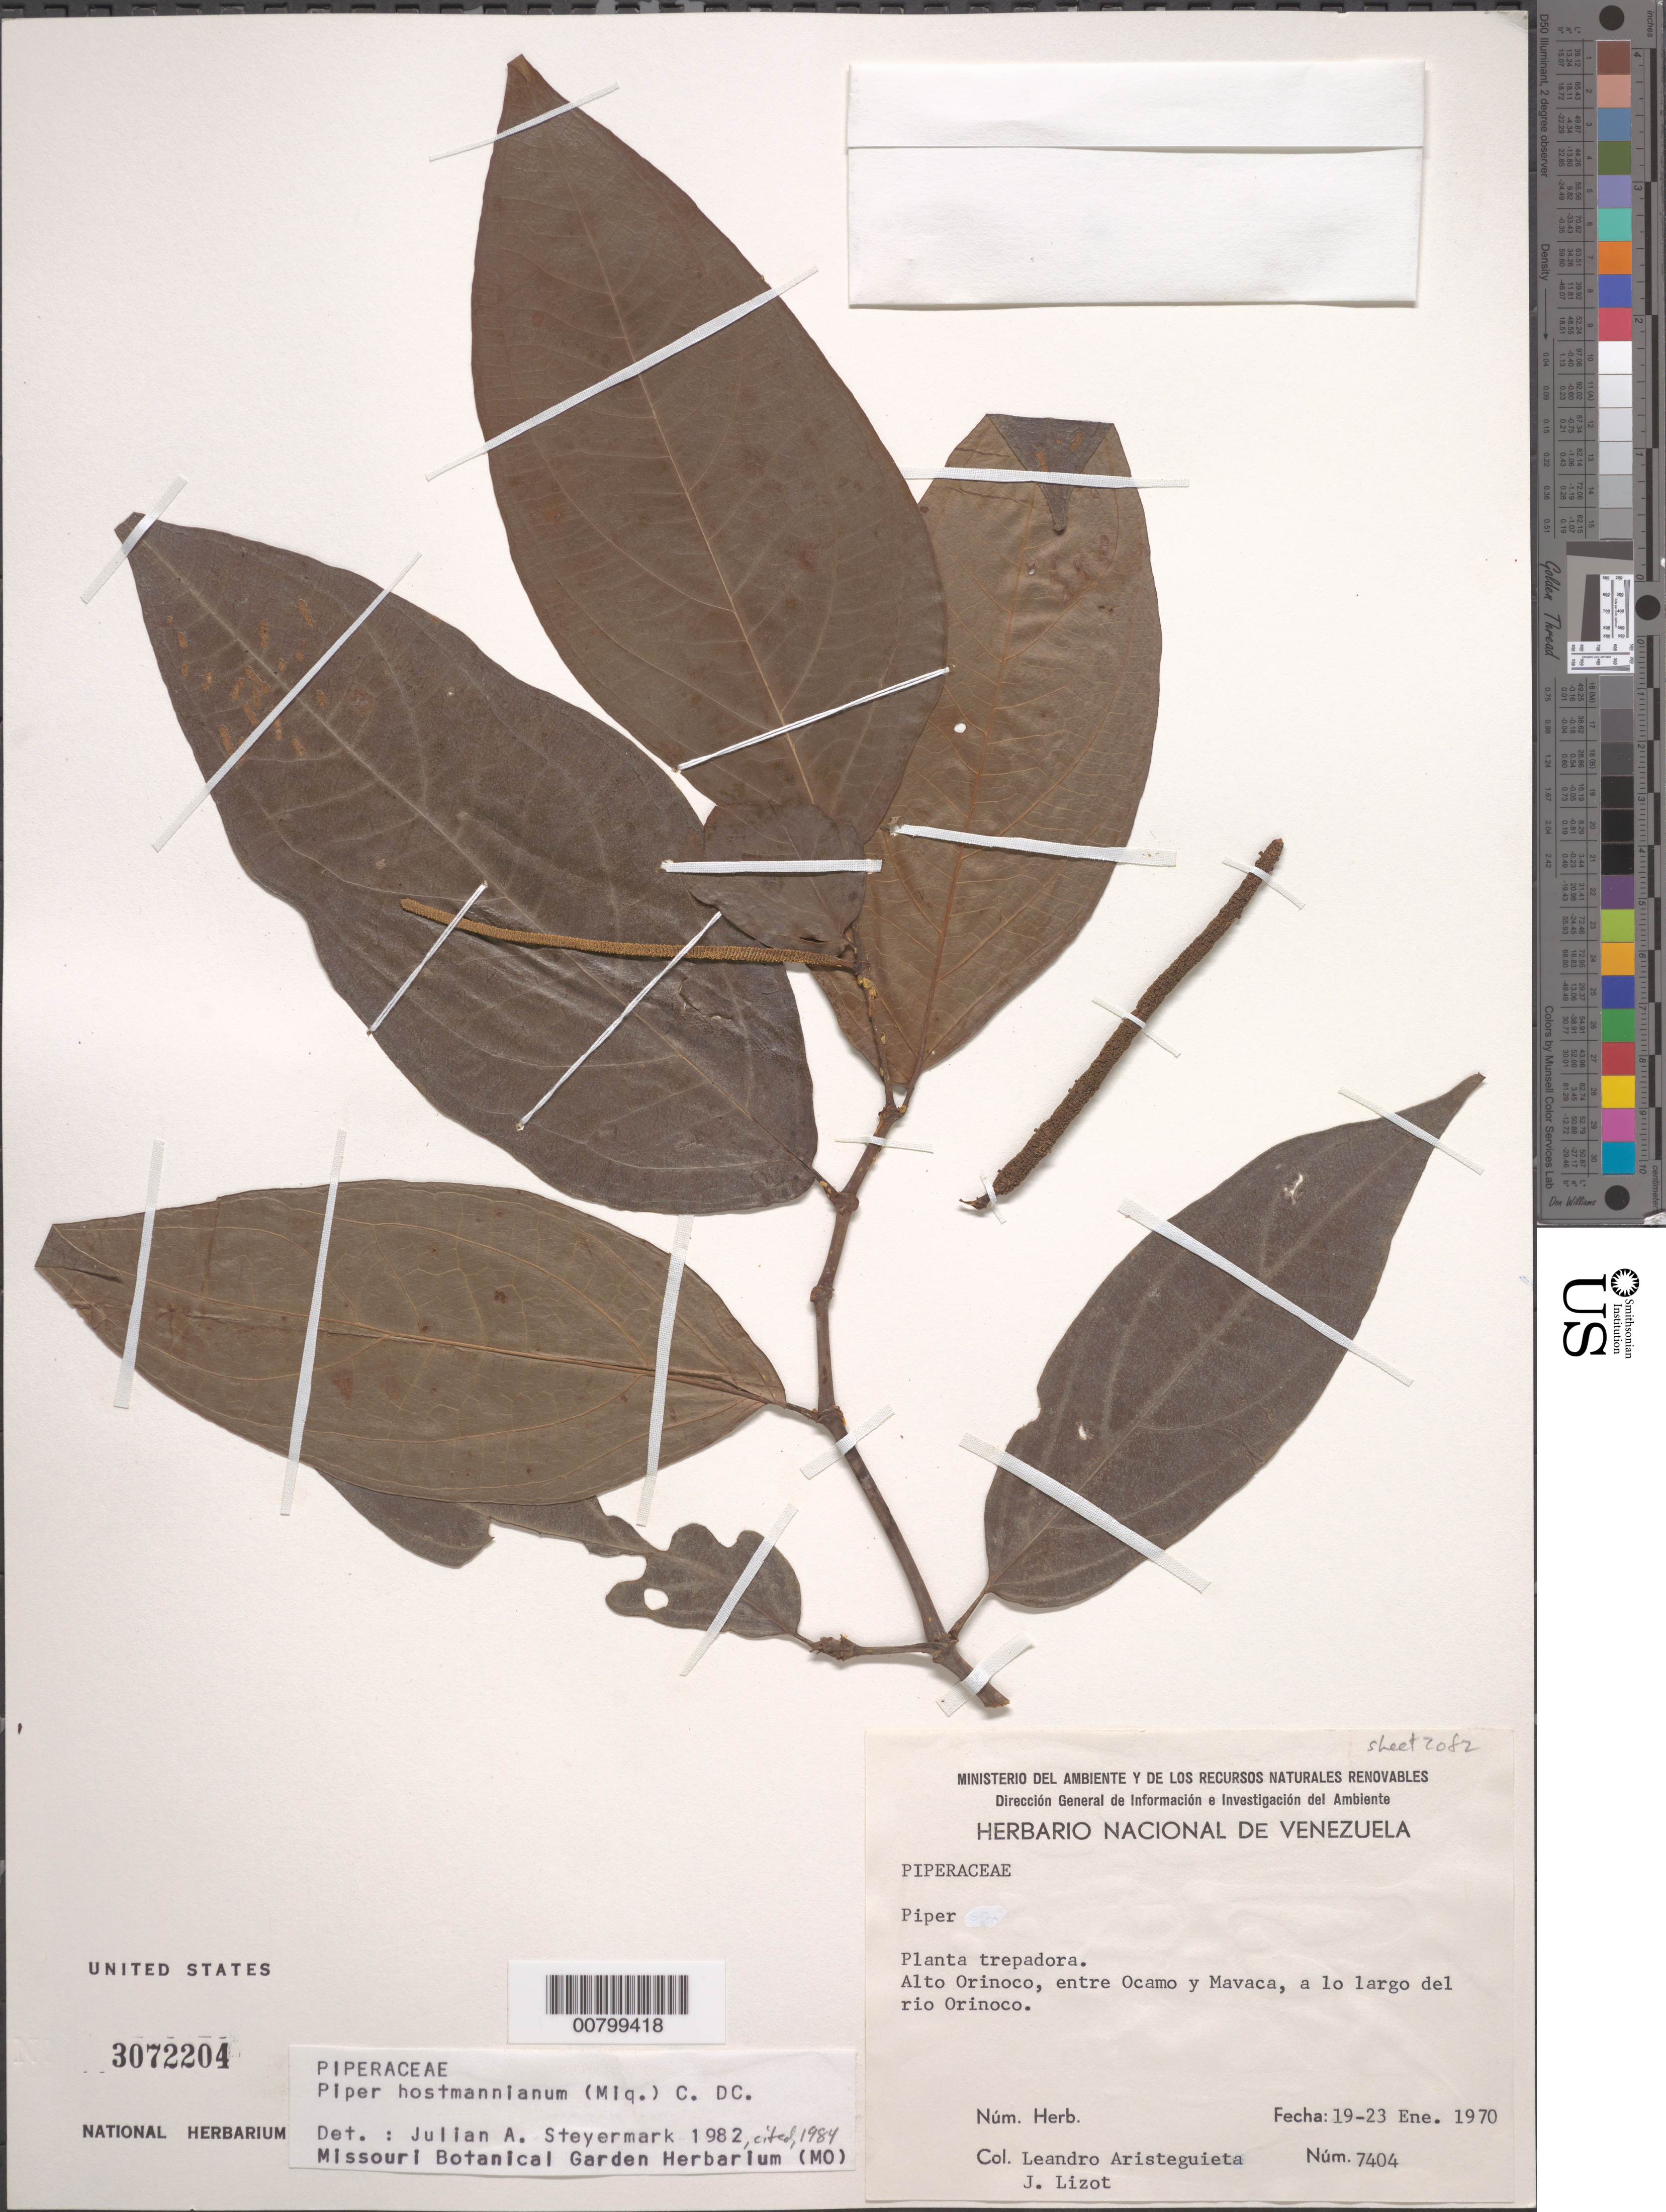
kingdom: Plantae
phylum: Tracheophyta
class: Magnoliopsida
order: Piperales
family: Piperaceae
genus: Piper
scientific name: Piper hostmannianum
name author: (Miq.) C. DC.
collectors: L. Aristeguieta & J. Lizot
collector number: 7404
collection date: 1970-01-19/1970-01-23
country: Venezuela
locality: Alto Orinoco, entre Ocamo y Mavaca, a lo largo del rio Orinoco.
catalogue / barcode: US 3072204